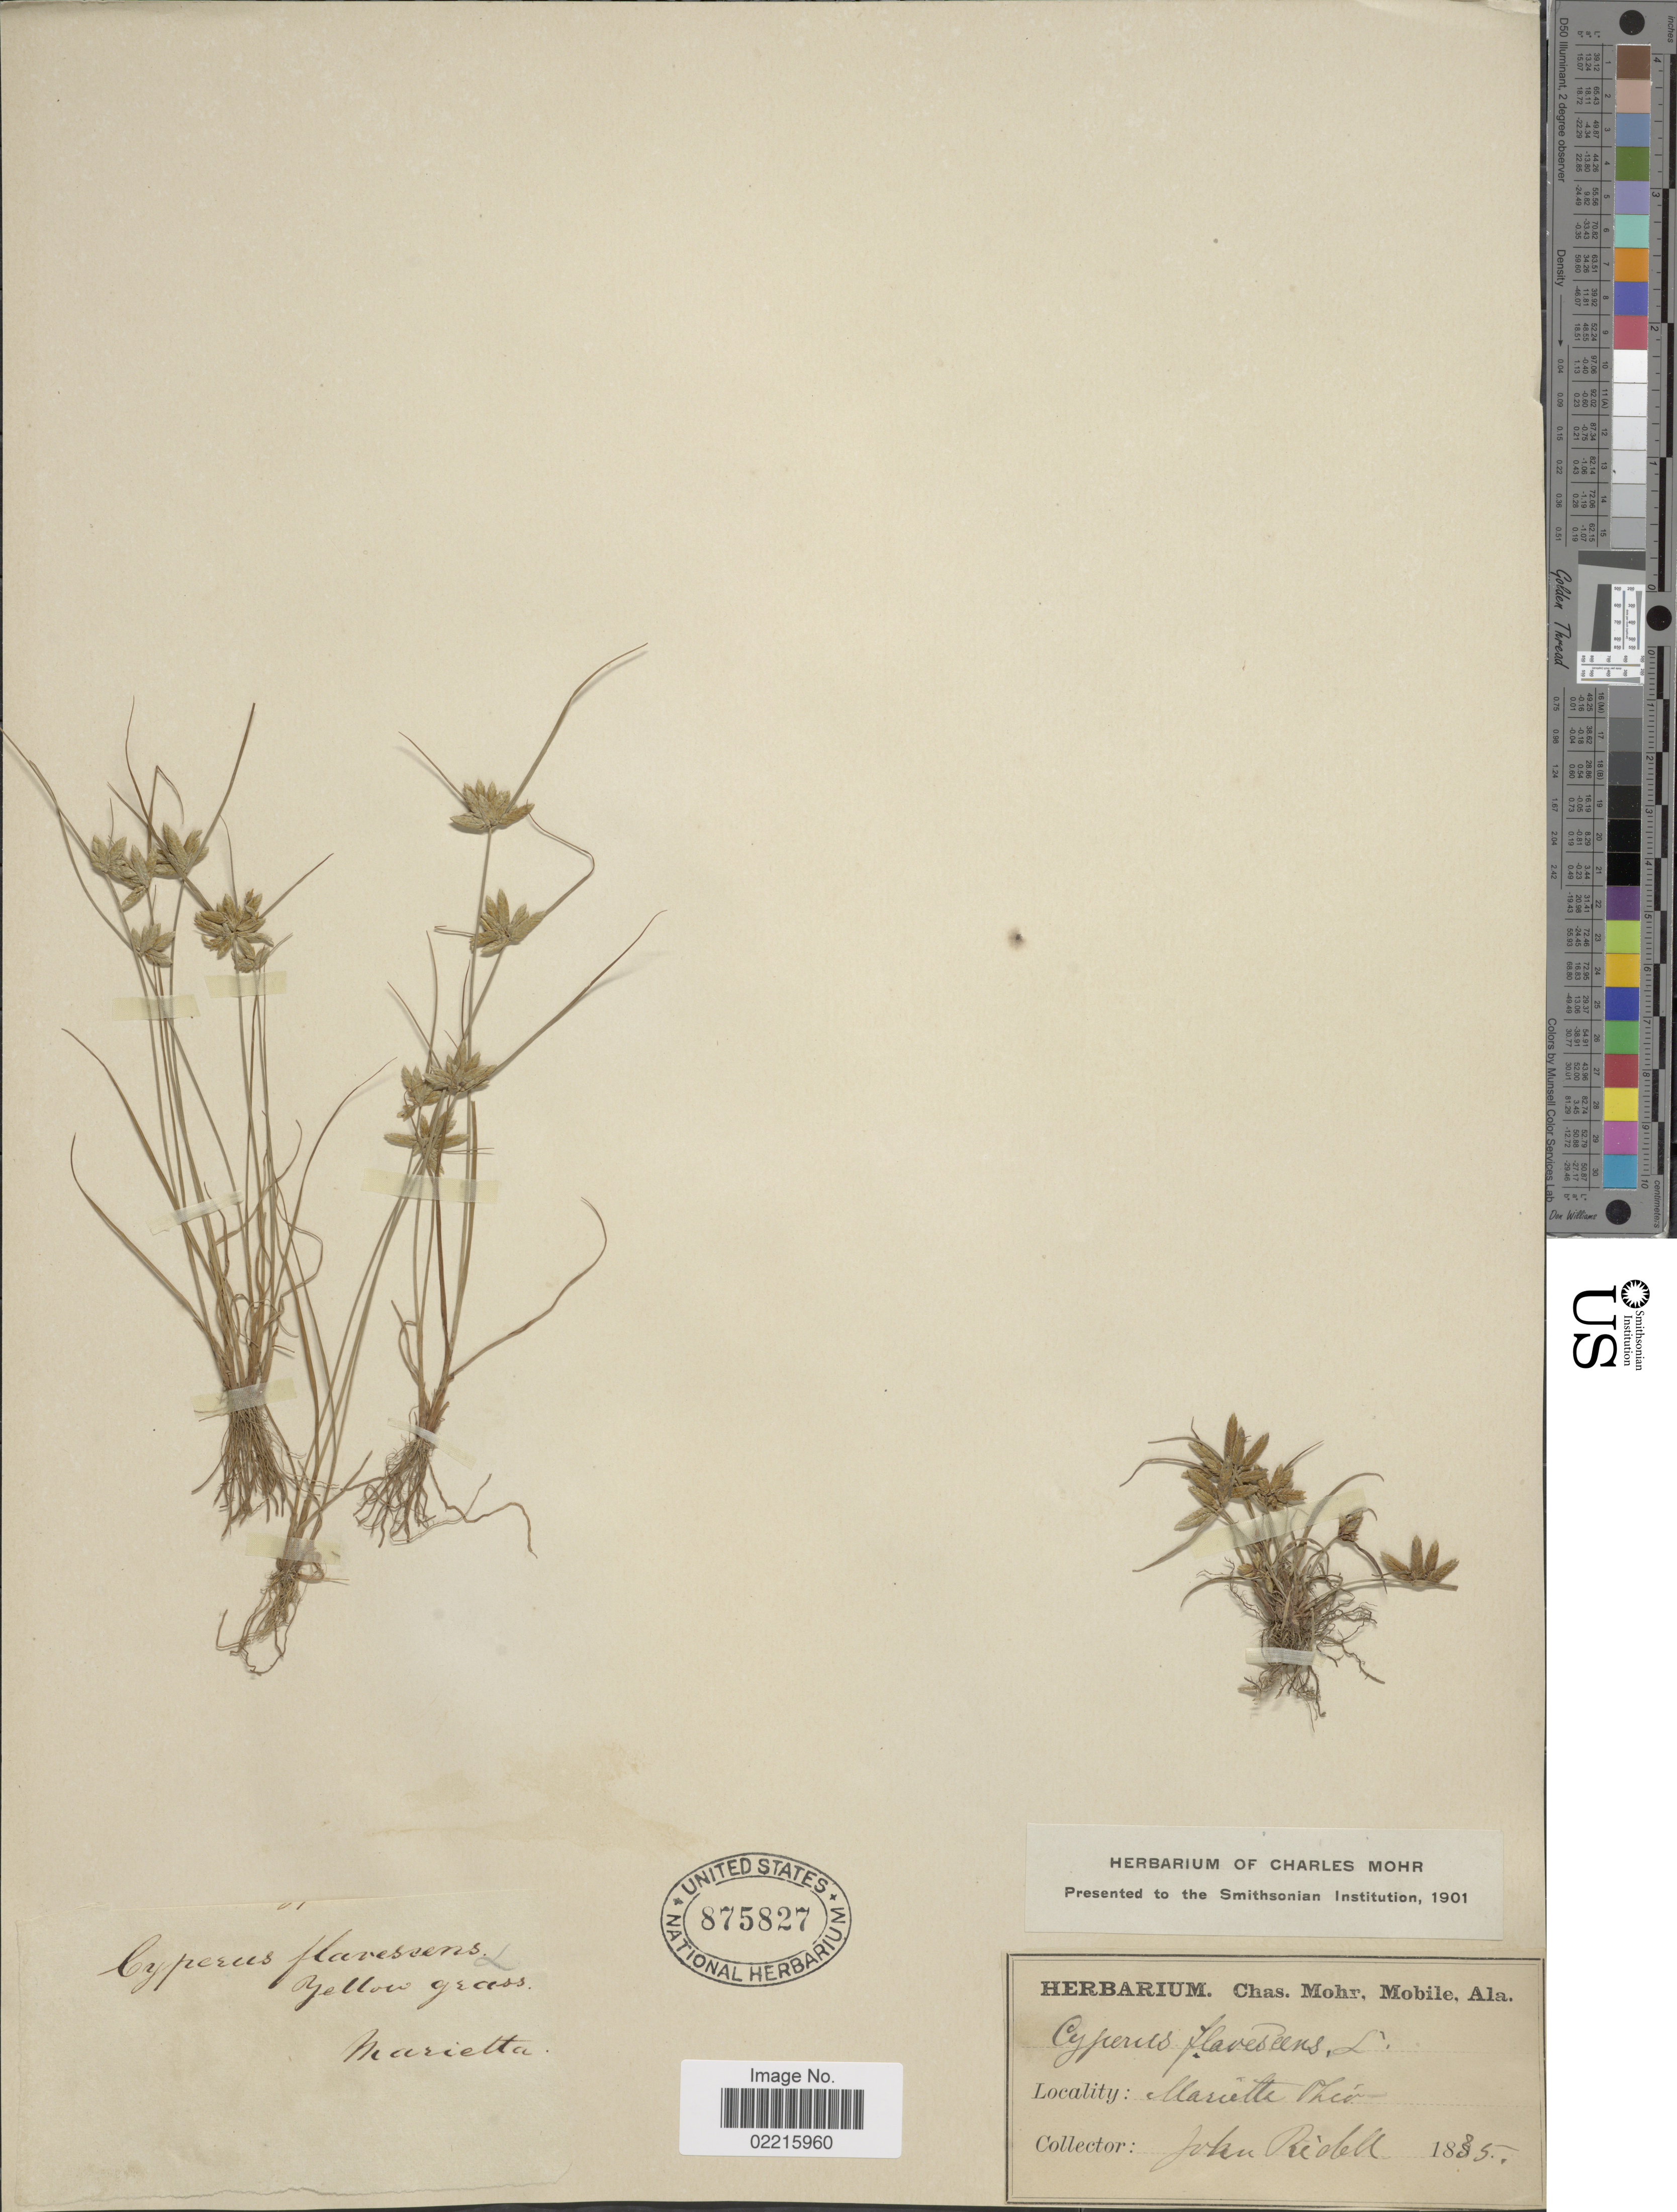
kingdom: Plantae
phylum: Tracheophyta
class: Liliopsida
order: Poales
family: Cyperaceae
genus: Cyperus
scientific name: Cyperus flavescens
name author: L.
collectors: J. Ridell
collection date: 1835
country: United States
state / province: Ohio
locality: Mariette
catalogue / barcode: US 875827